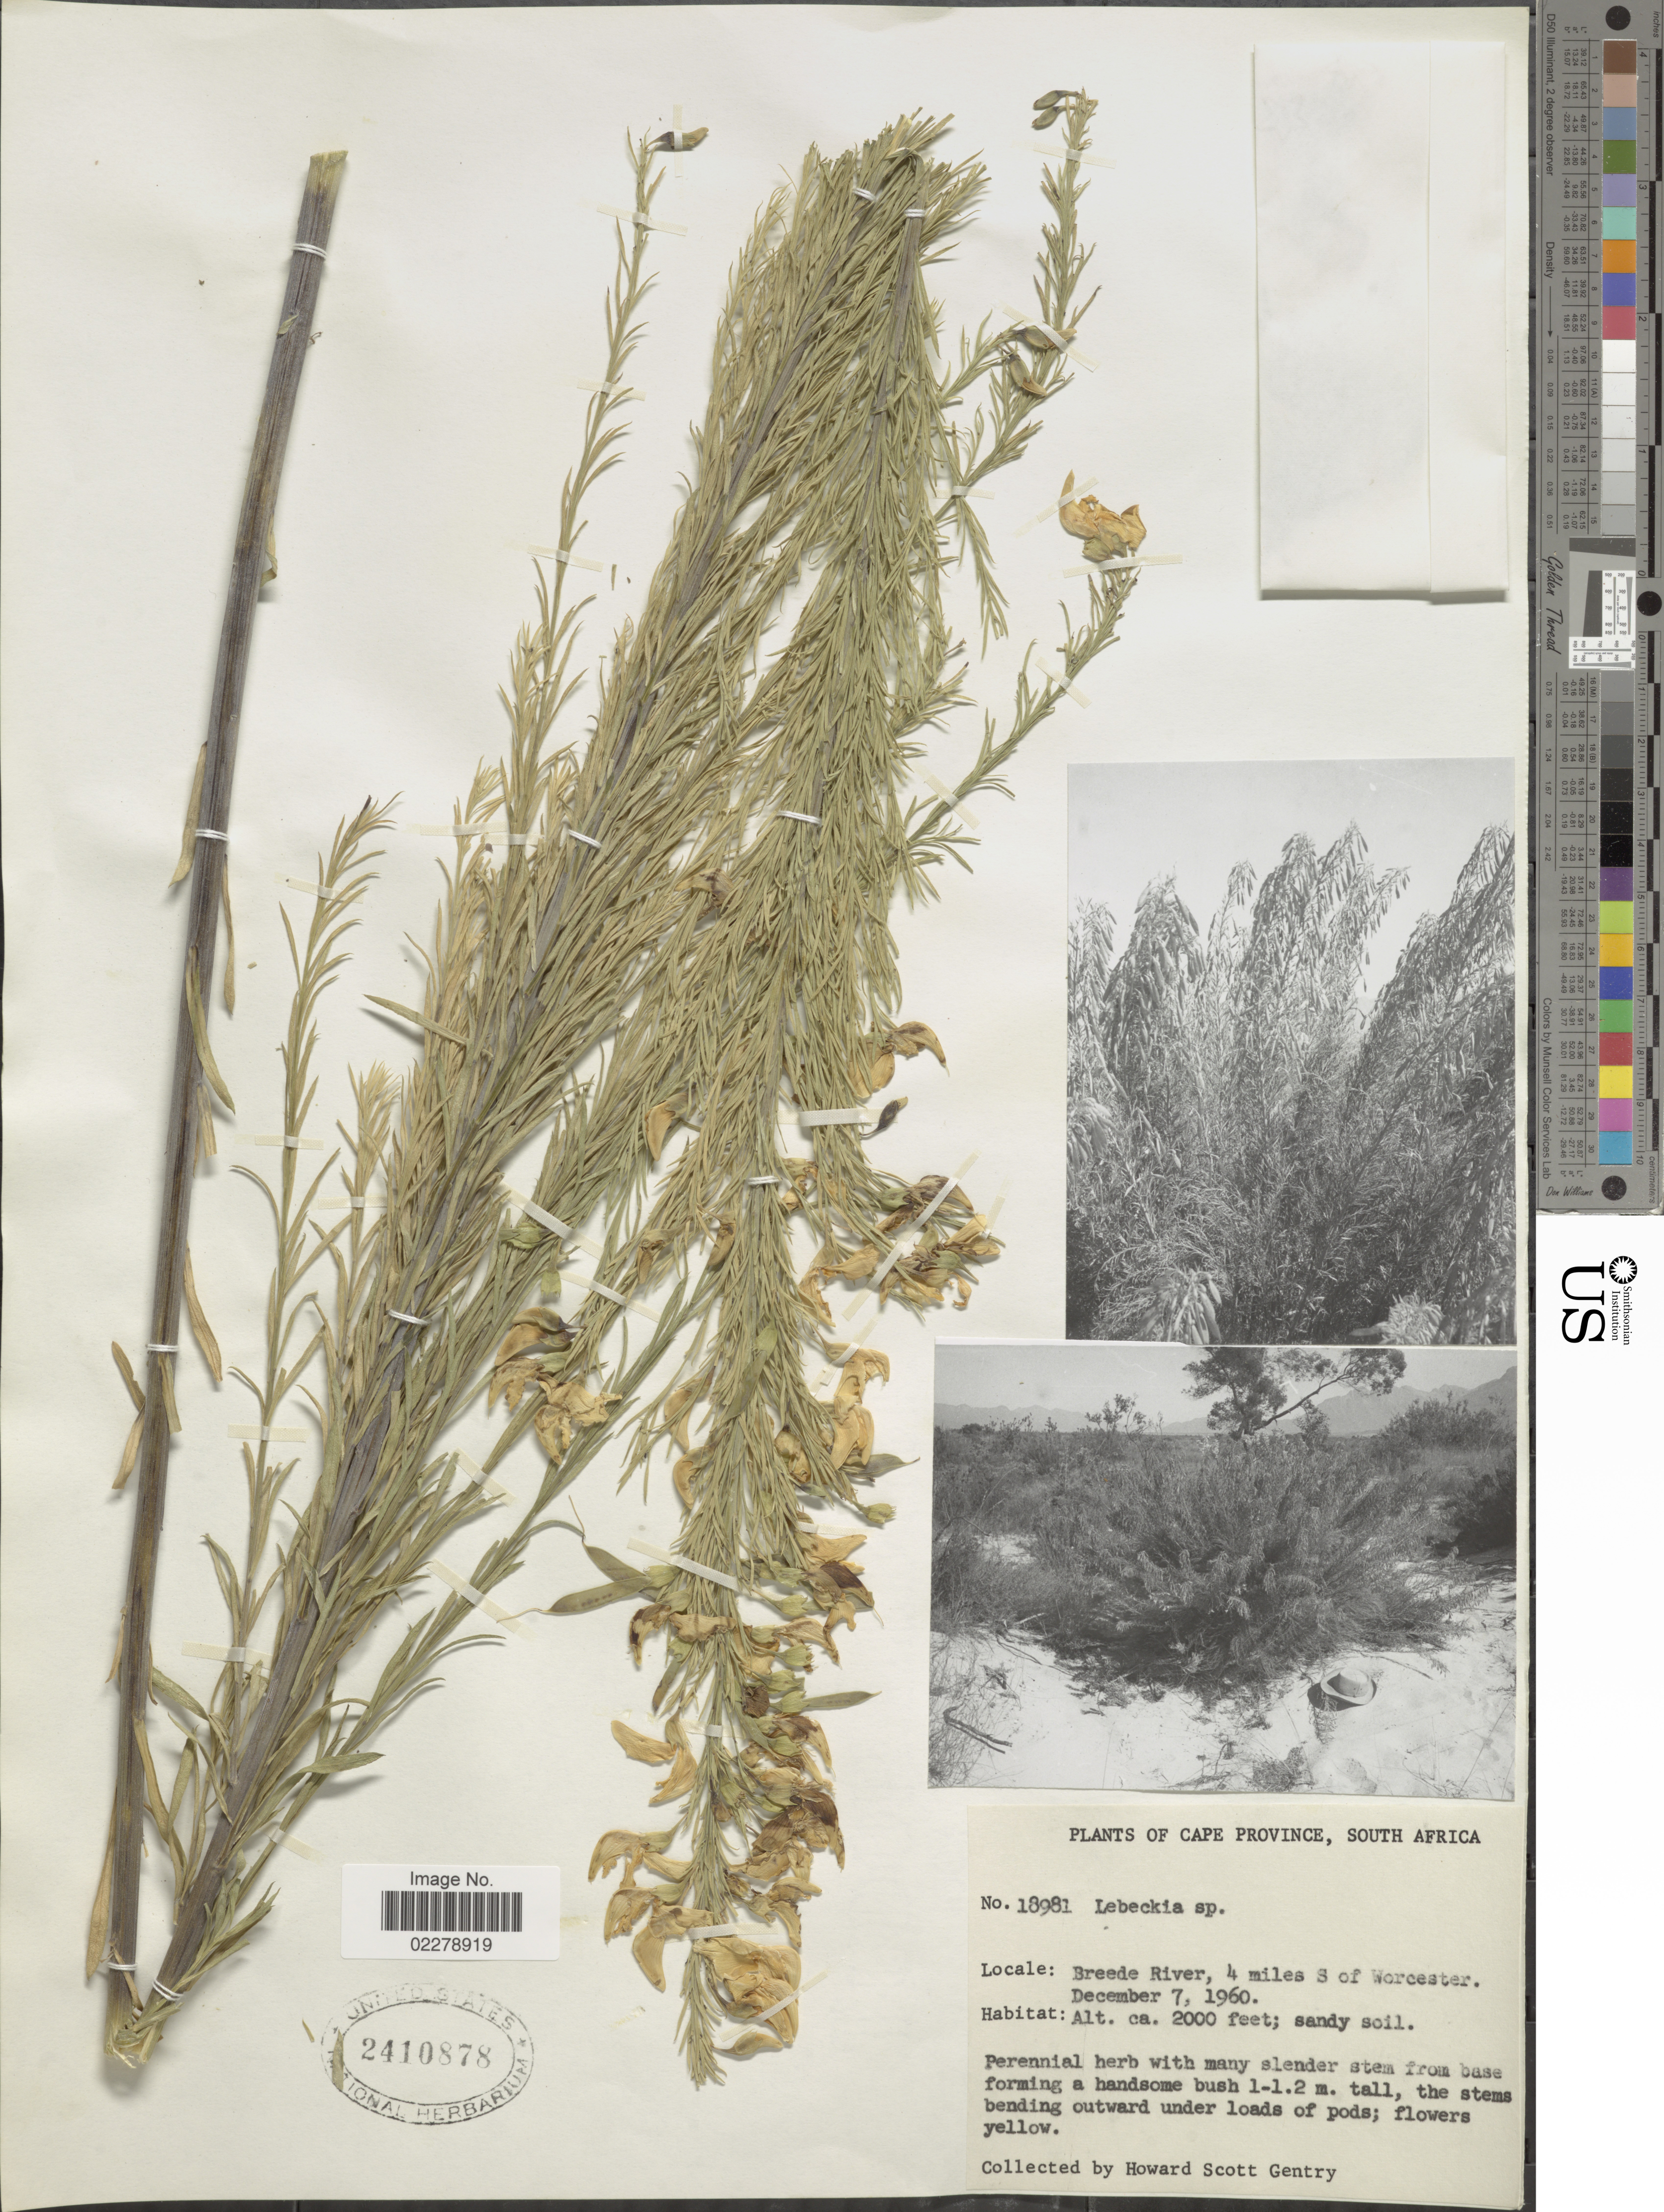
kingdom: Plantae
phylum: Tracheophyta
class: Magnoliopsida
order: Fabales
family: Fabaceae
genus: Lebeckia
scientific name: Lebeckia sp.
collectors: H. S. Gentry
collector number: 18981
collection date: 1960-12-07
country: South Africa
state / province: Western Cape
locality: Breede river, 4 miles S of Worcester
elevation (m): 610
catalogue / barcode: US 2410878